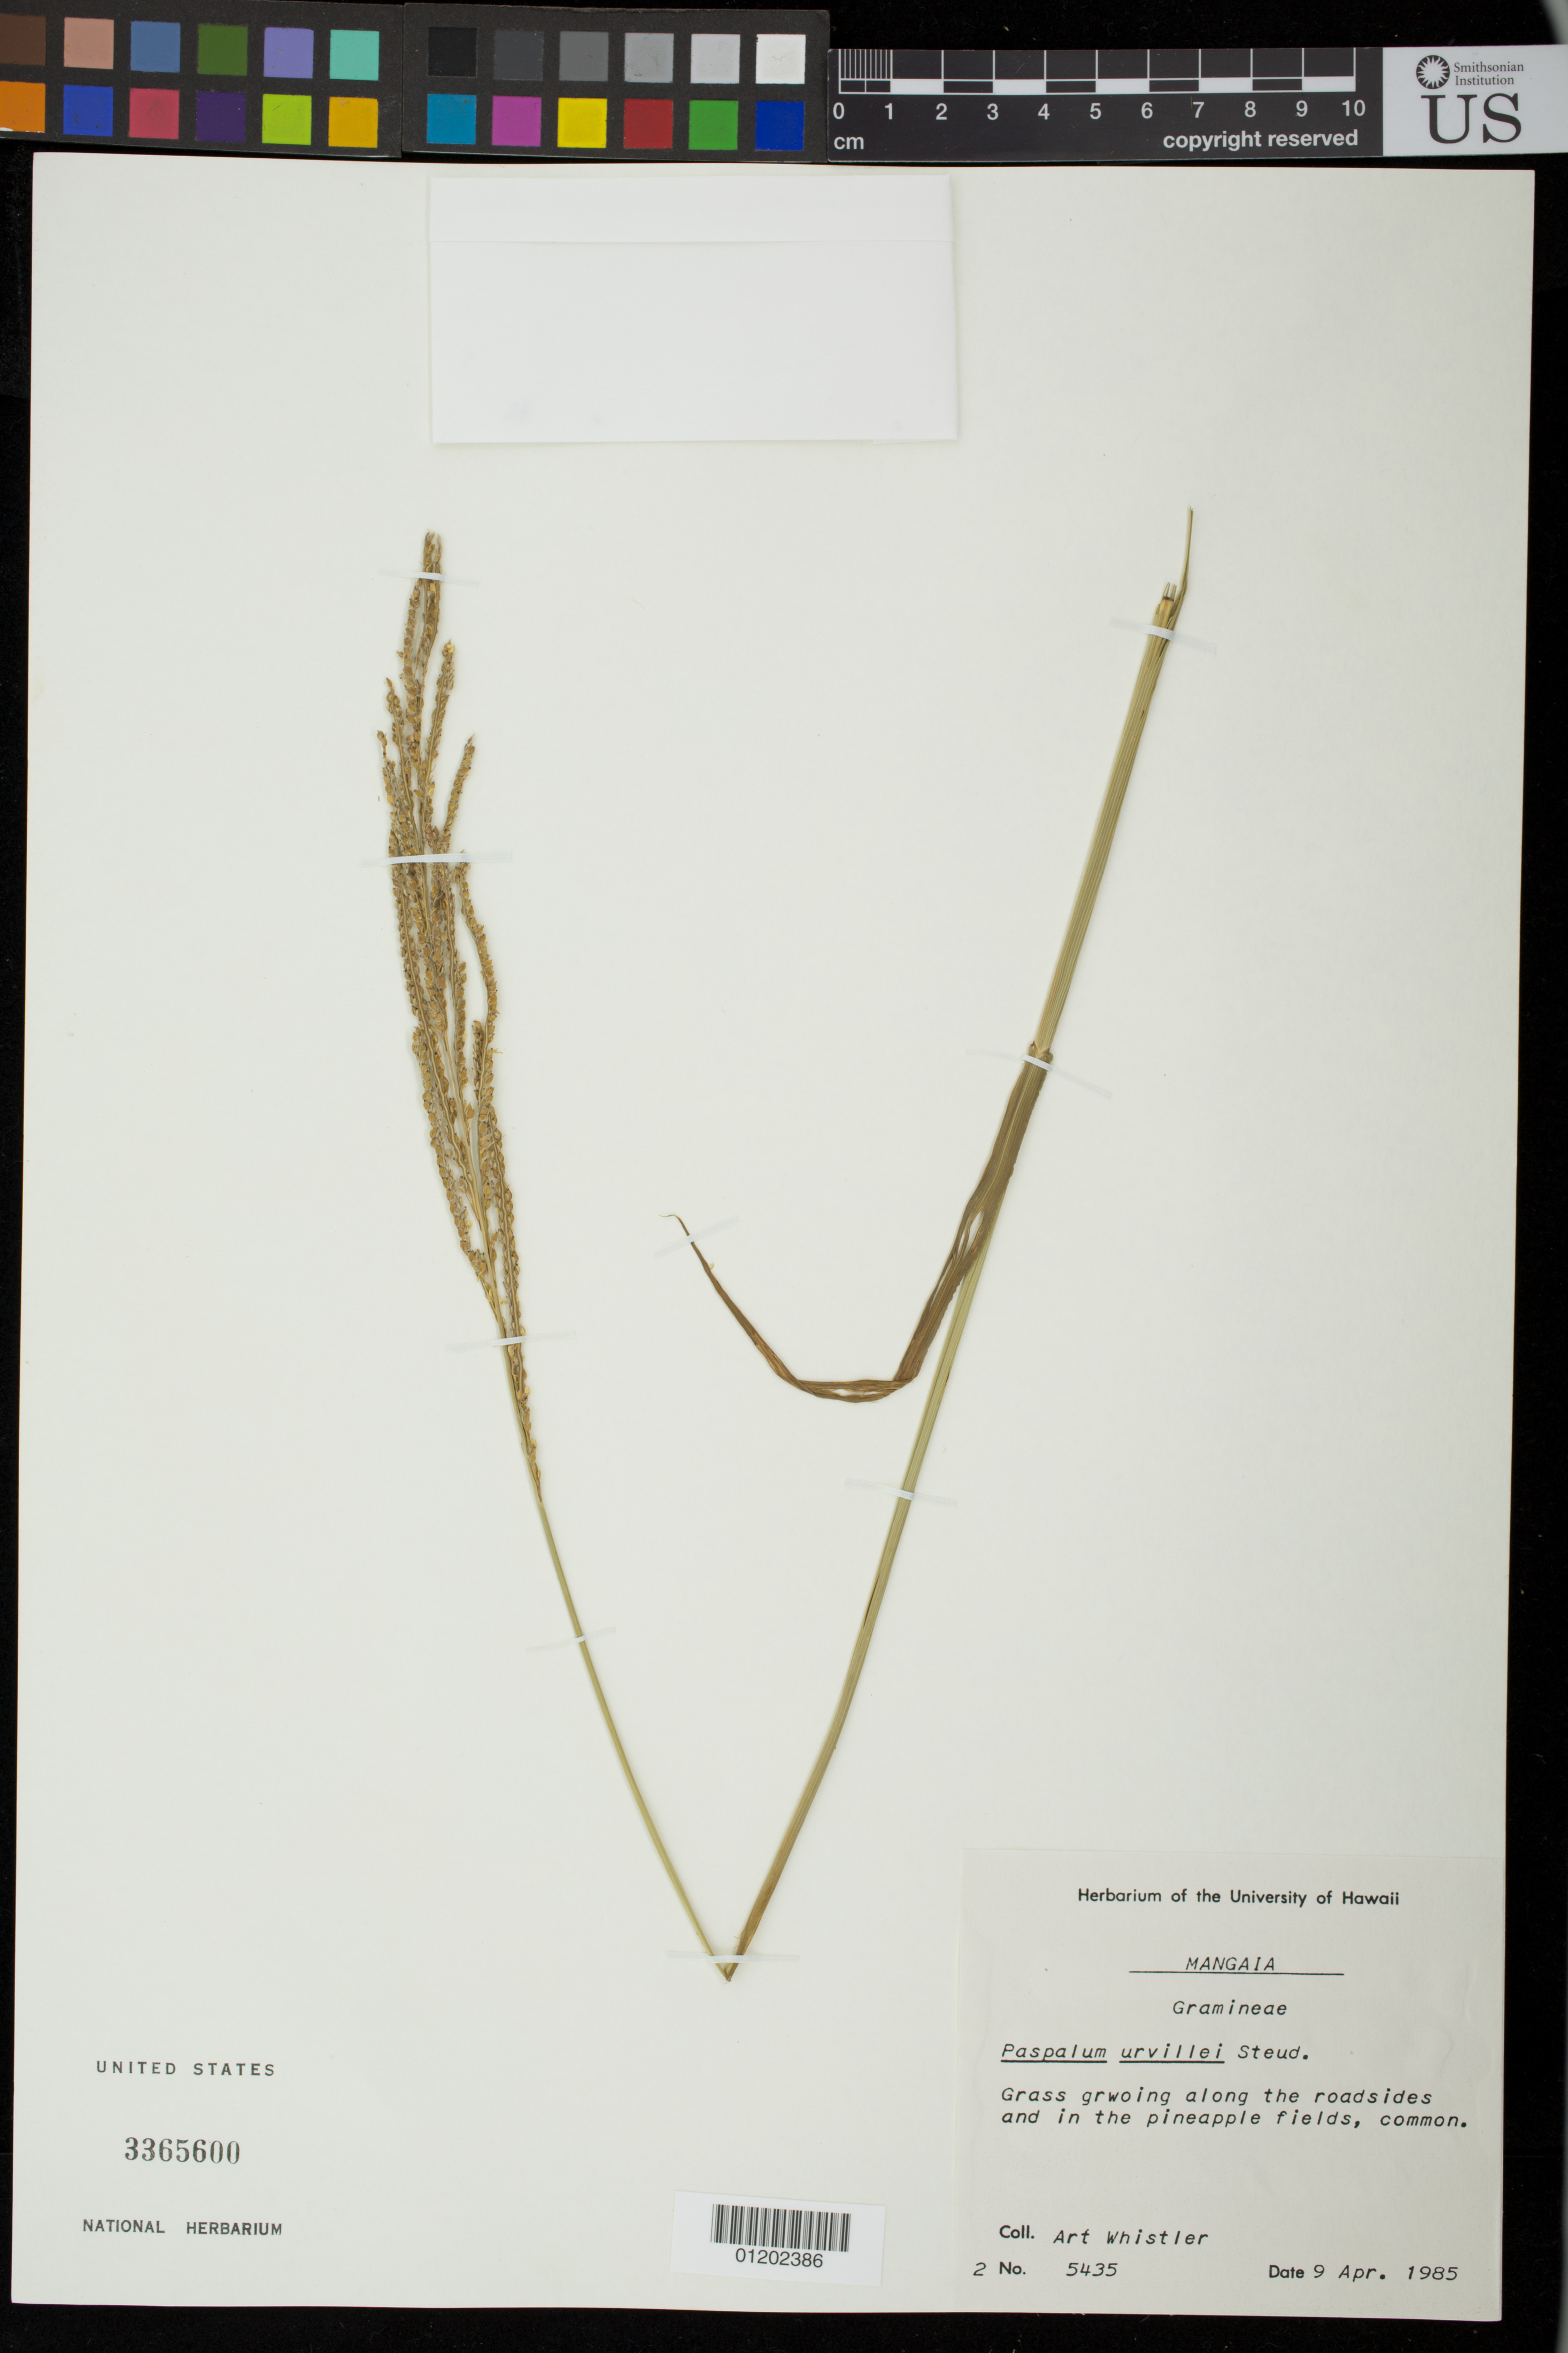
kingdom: Plantae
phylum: Tracheophyta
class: Liliopsida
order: Poales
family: Poaceae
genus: Paspalum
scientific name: Paspalum urvillei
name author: Steud.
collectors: A. Whistler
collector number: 5435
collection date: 1985-04-09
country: Cook Islands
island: Mangaia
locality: Growing along the roadsides and in the pinapple fields.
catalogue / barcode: US 3365600